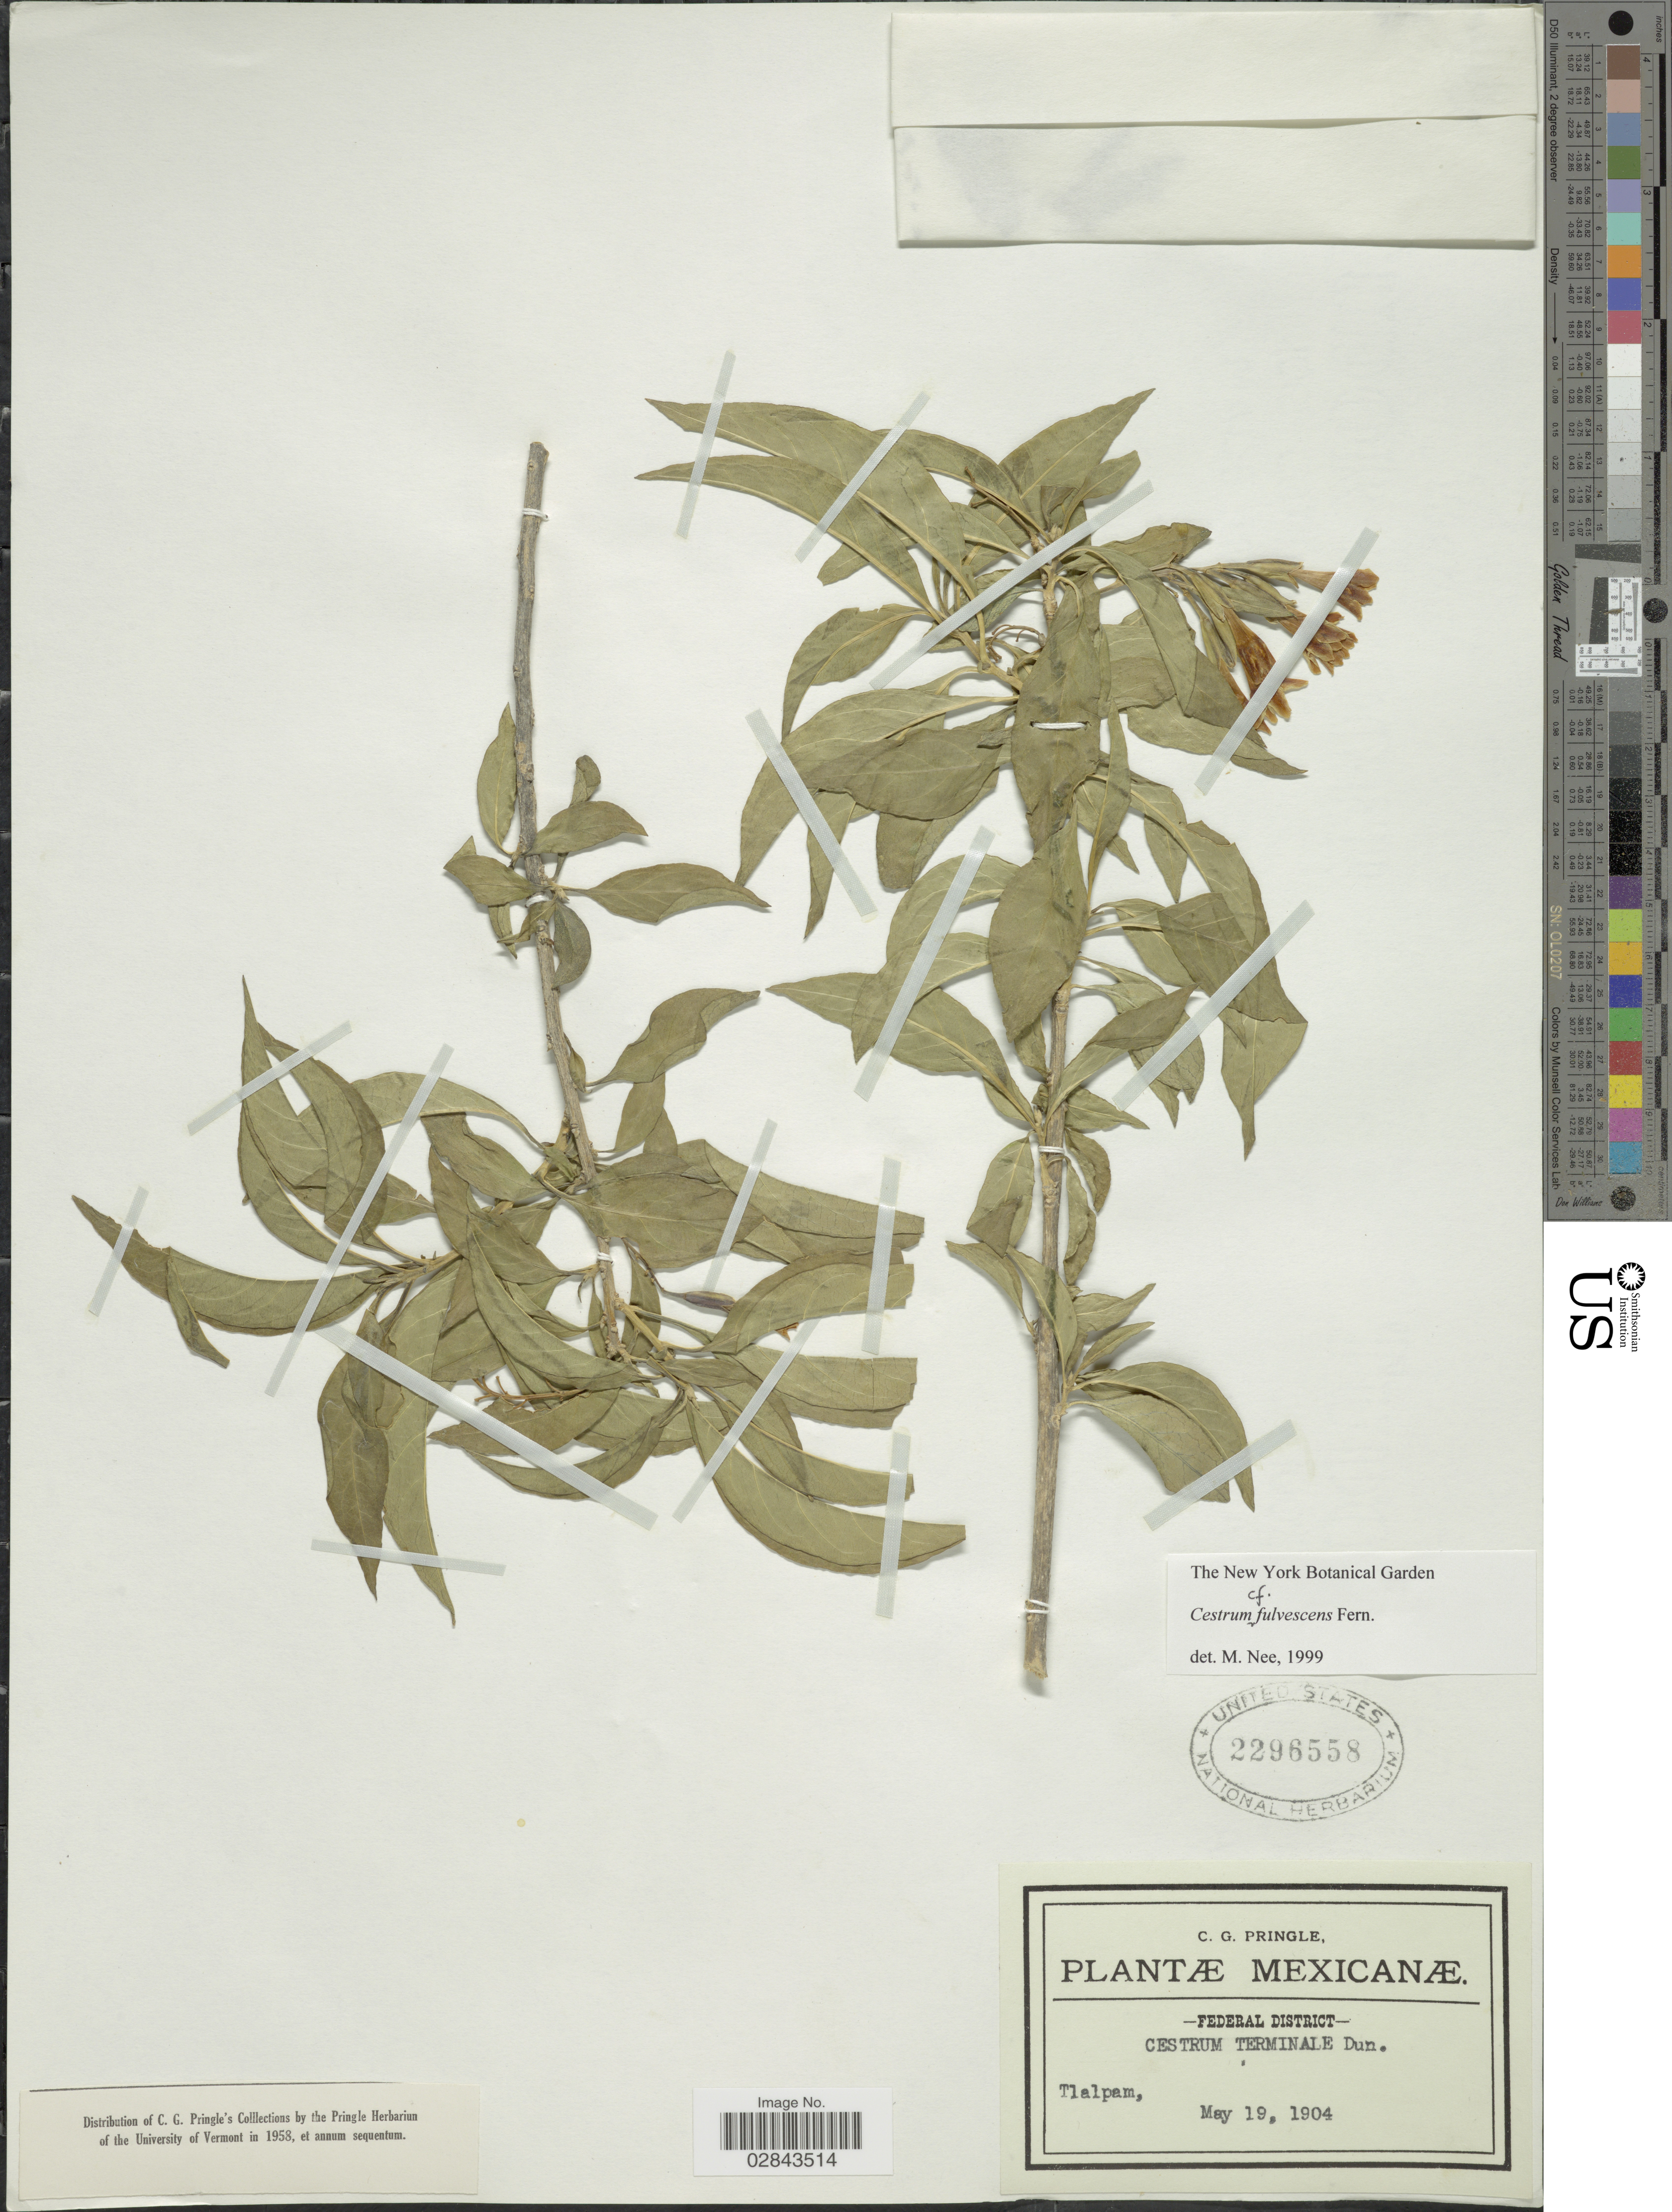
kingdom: Plantae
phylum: Tracheophyta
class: Magnoliopsida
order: Solanales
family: Solanaceae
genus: Cestrum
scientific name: Cestrum fulvescens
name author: Fernald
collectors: C. G. Pringle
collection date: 1904-05-19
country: Mexico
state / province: Distrito Federal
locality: Federal District,Tlalpam.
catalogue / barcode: US 2296558